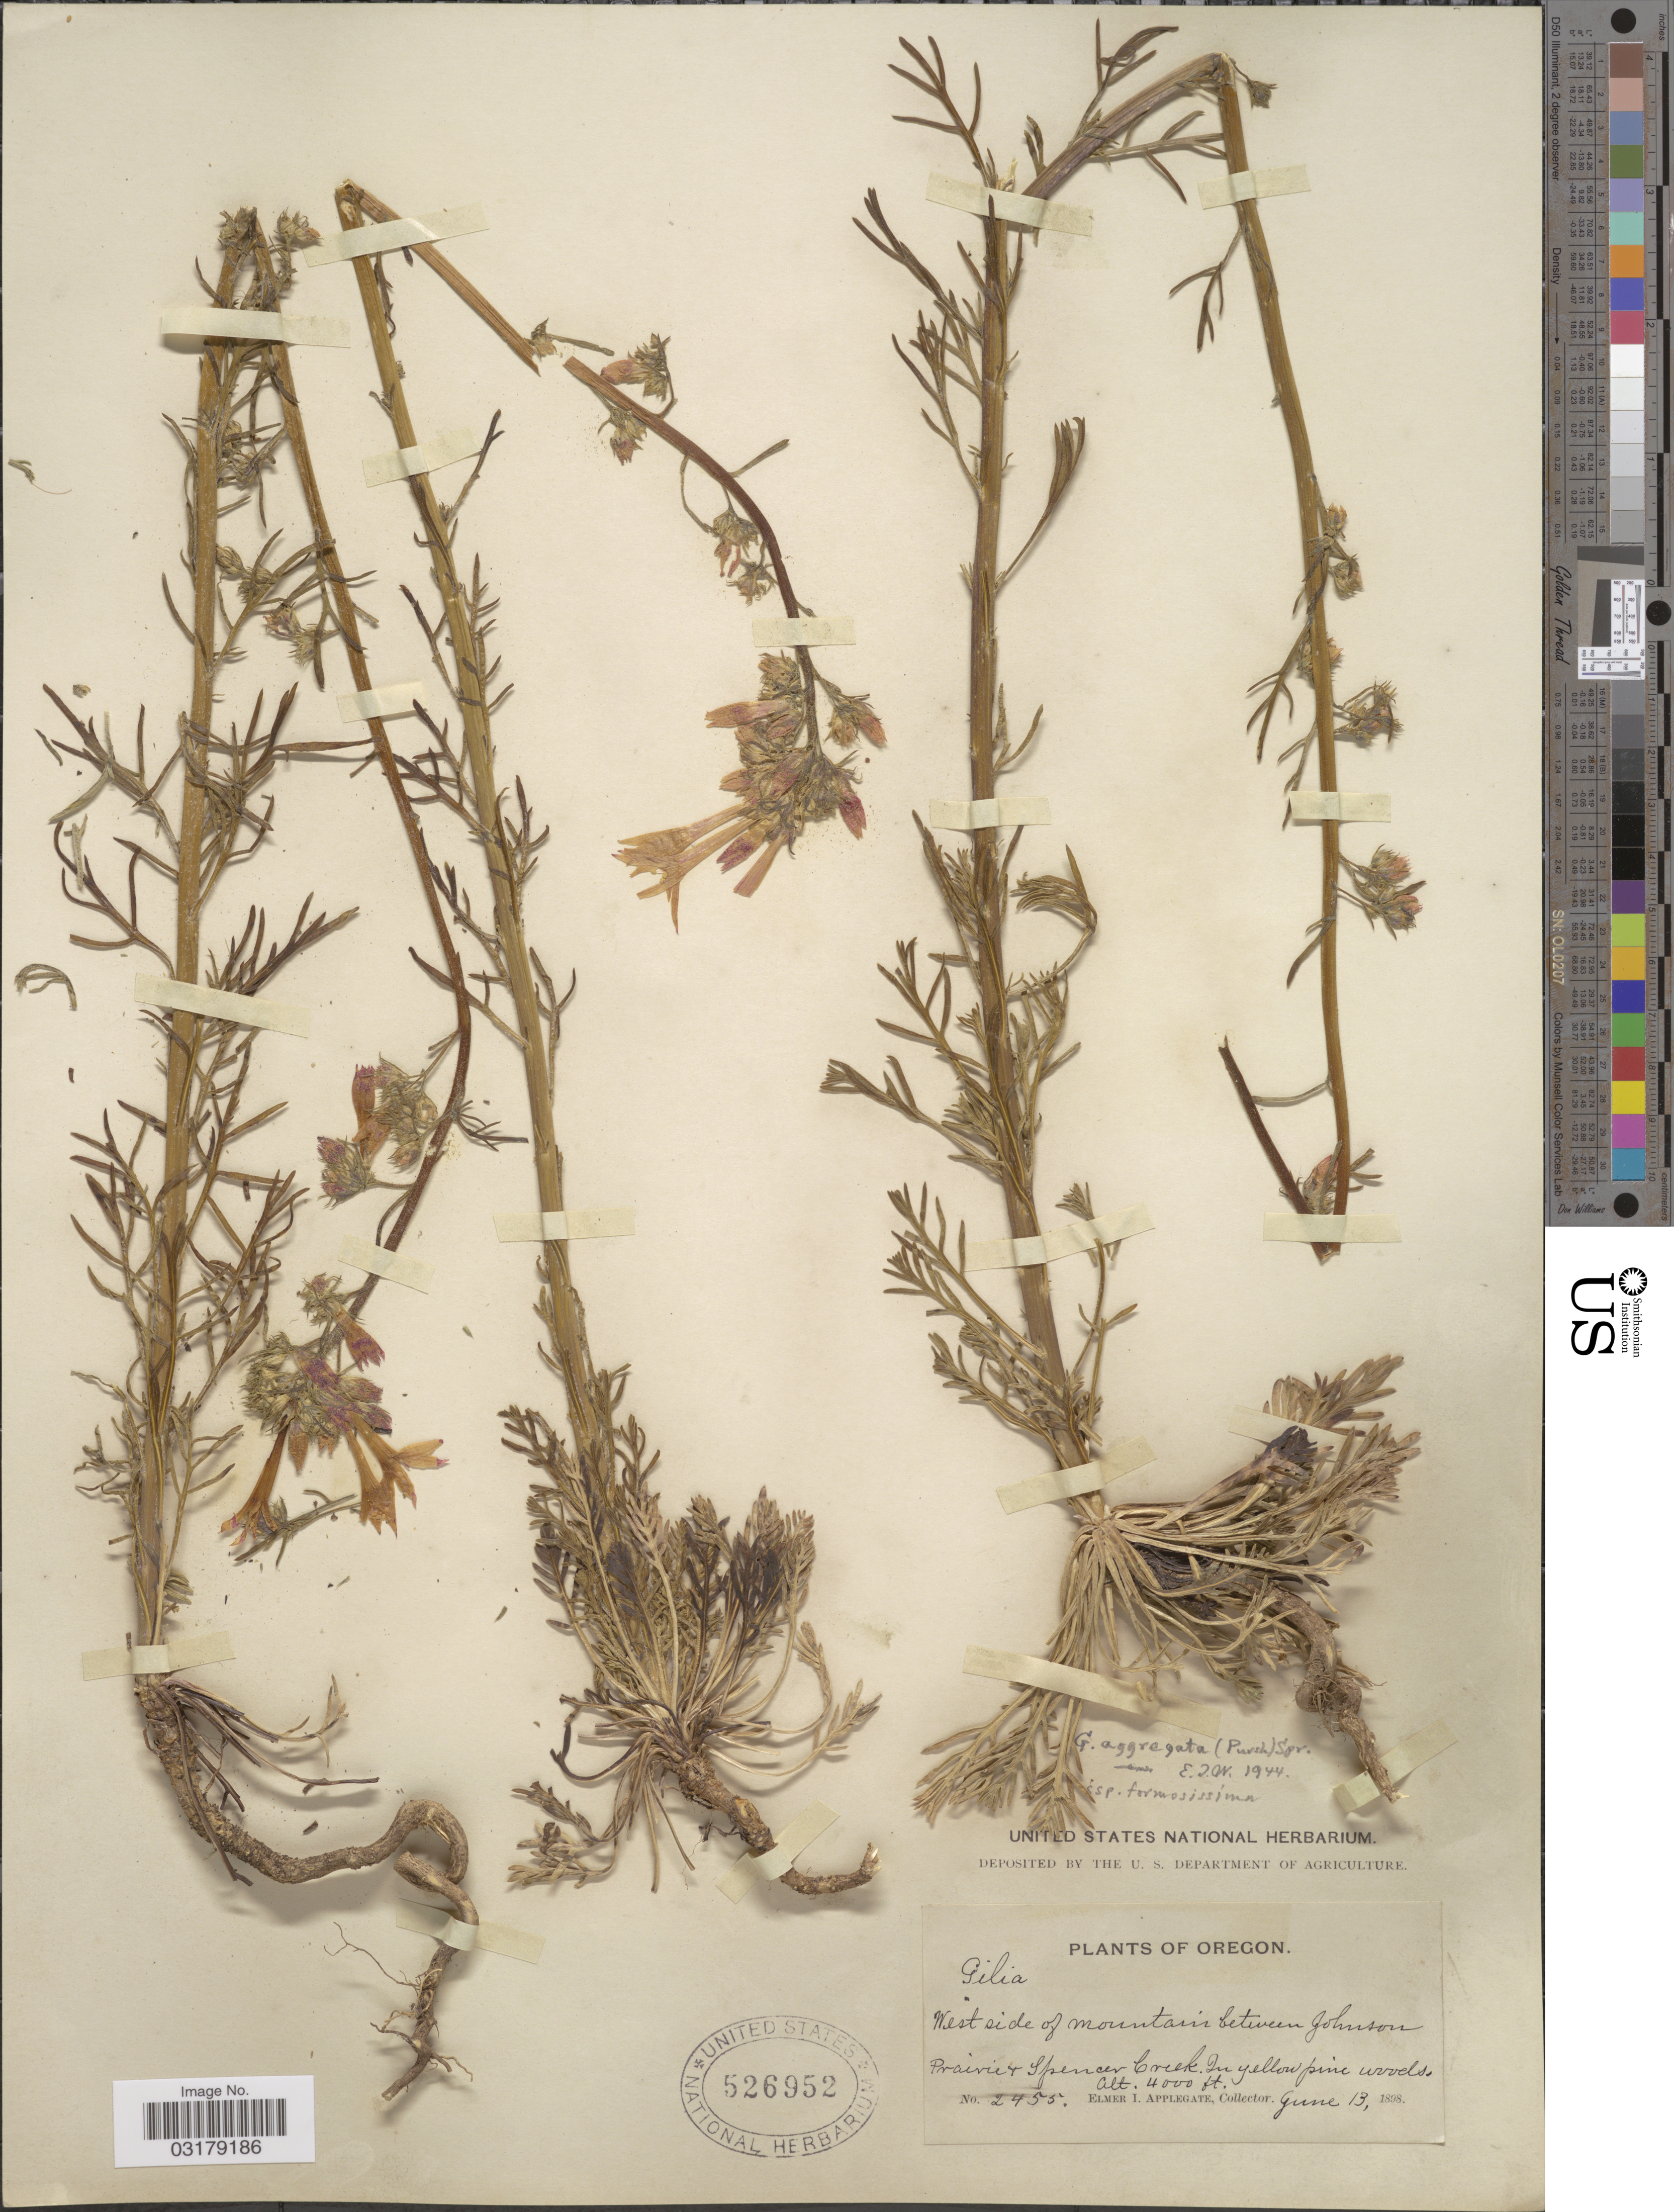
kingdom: Plantae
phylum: Tracheophyta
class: Magnoliopsida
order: Ericales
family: Polemoniaceae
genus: Ipomopsis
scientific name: Ipomopsis aggregata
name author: (Pursh) V.E. Grant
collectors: E. I. Applegate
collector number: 2455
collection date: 1898-06-13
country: United States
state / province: Oregon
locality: West side of mountain between Johnson Prairie & Spencer Creek.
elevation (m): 1219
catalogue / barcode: US 526952